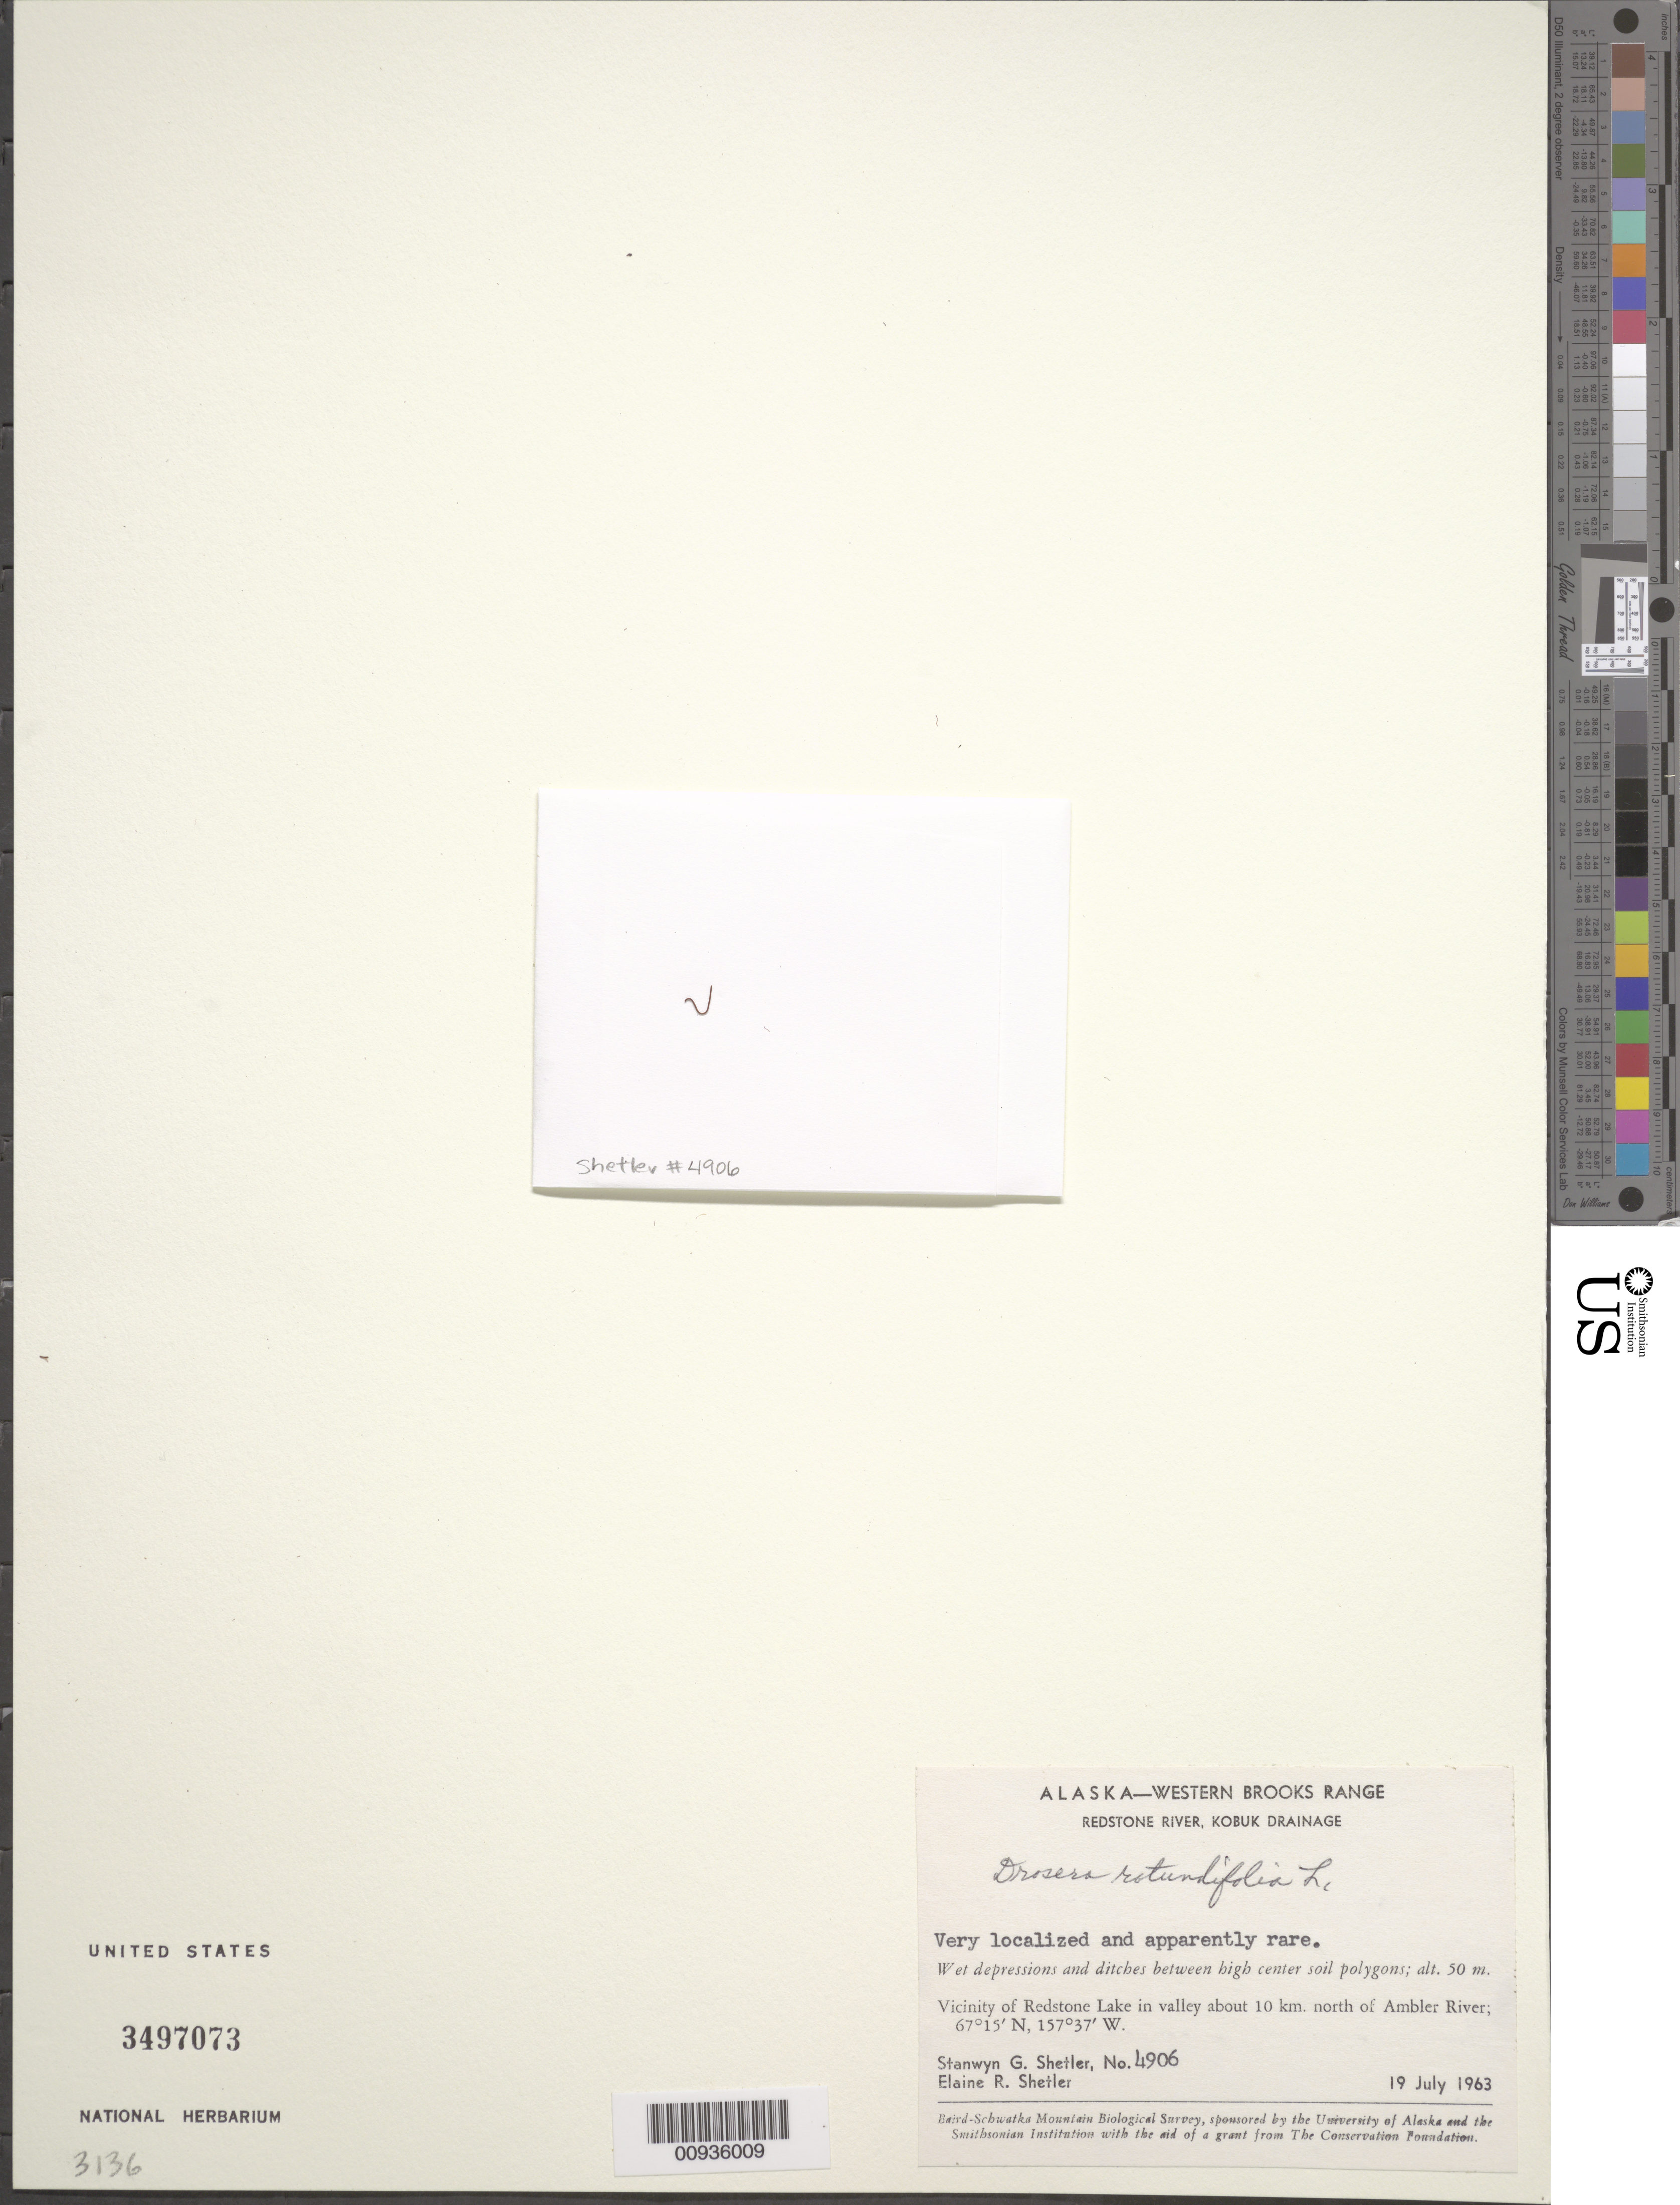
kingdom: Plantae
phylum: Tracheophyta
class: Magnoliopsida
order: Caryophyllales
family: Droseraceae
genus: Drosera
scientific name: Drosera rotundifolia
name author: L.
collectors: S. Shetler & E. R. Shetler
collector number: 4906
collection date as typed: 19 Jul 1963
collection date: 1963-07-19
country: United States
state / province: Alaska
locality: Vicinity of Redstone Lake in valley about 10 km. north of Ambler River. Western Brooks Range, Redstone River, Kobuk Drainage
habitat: Wet depressions and ditches between high center soil polygons.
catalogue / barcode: US 3497073